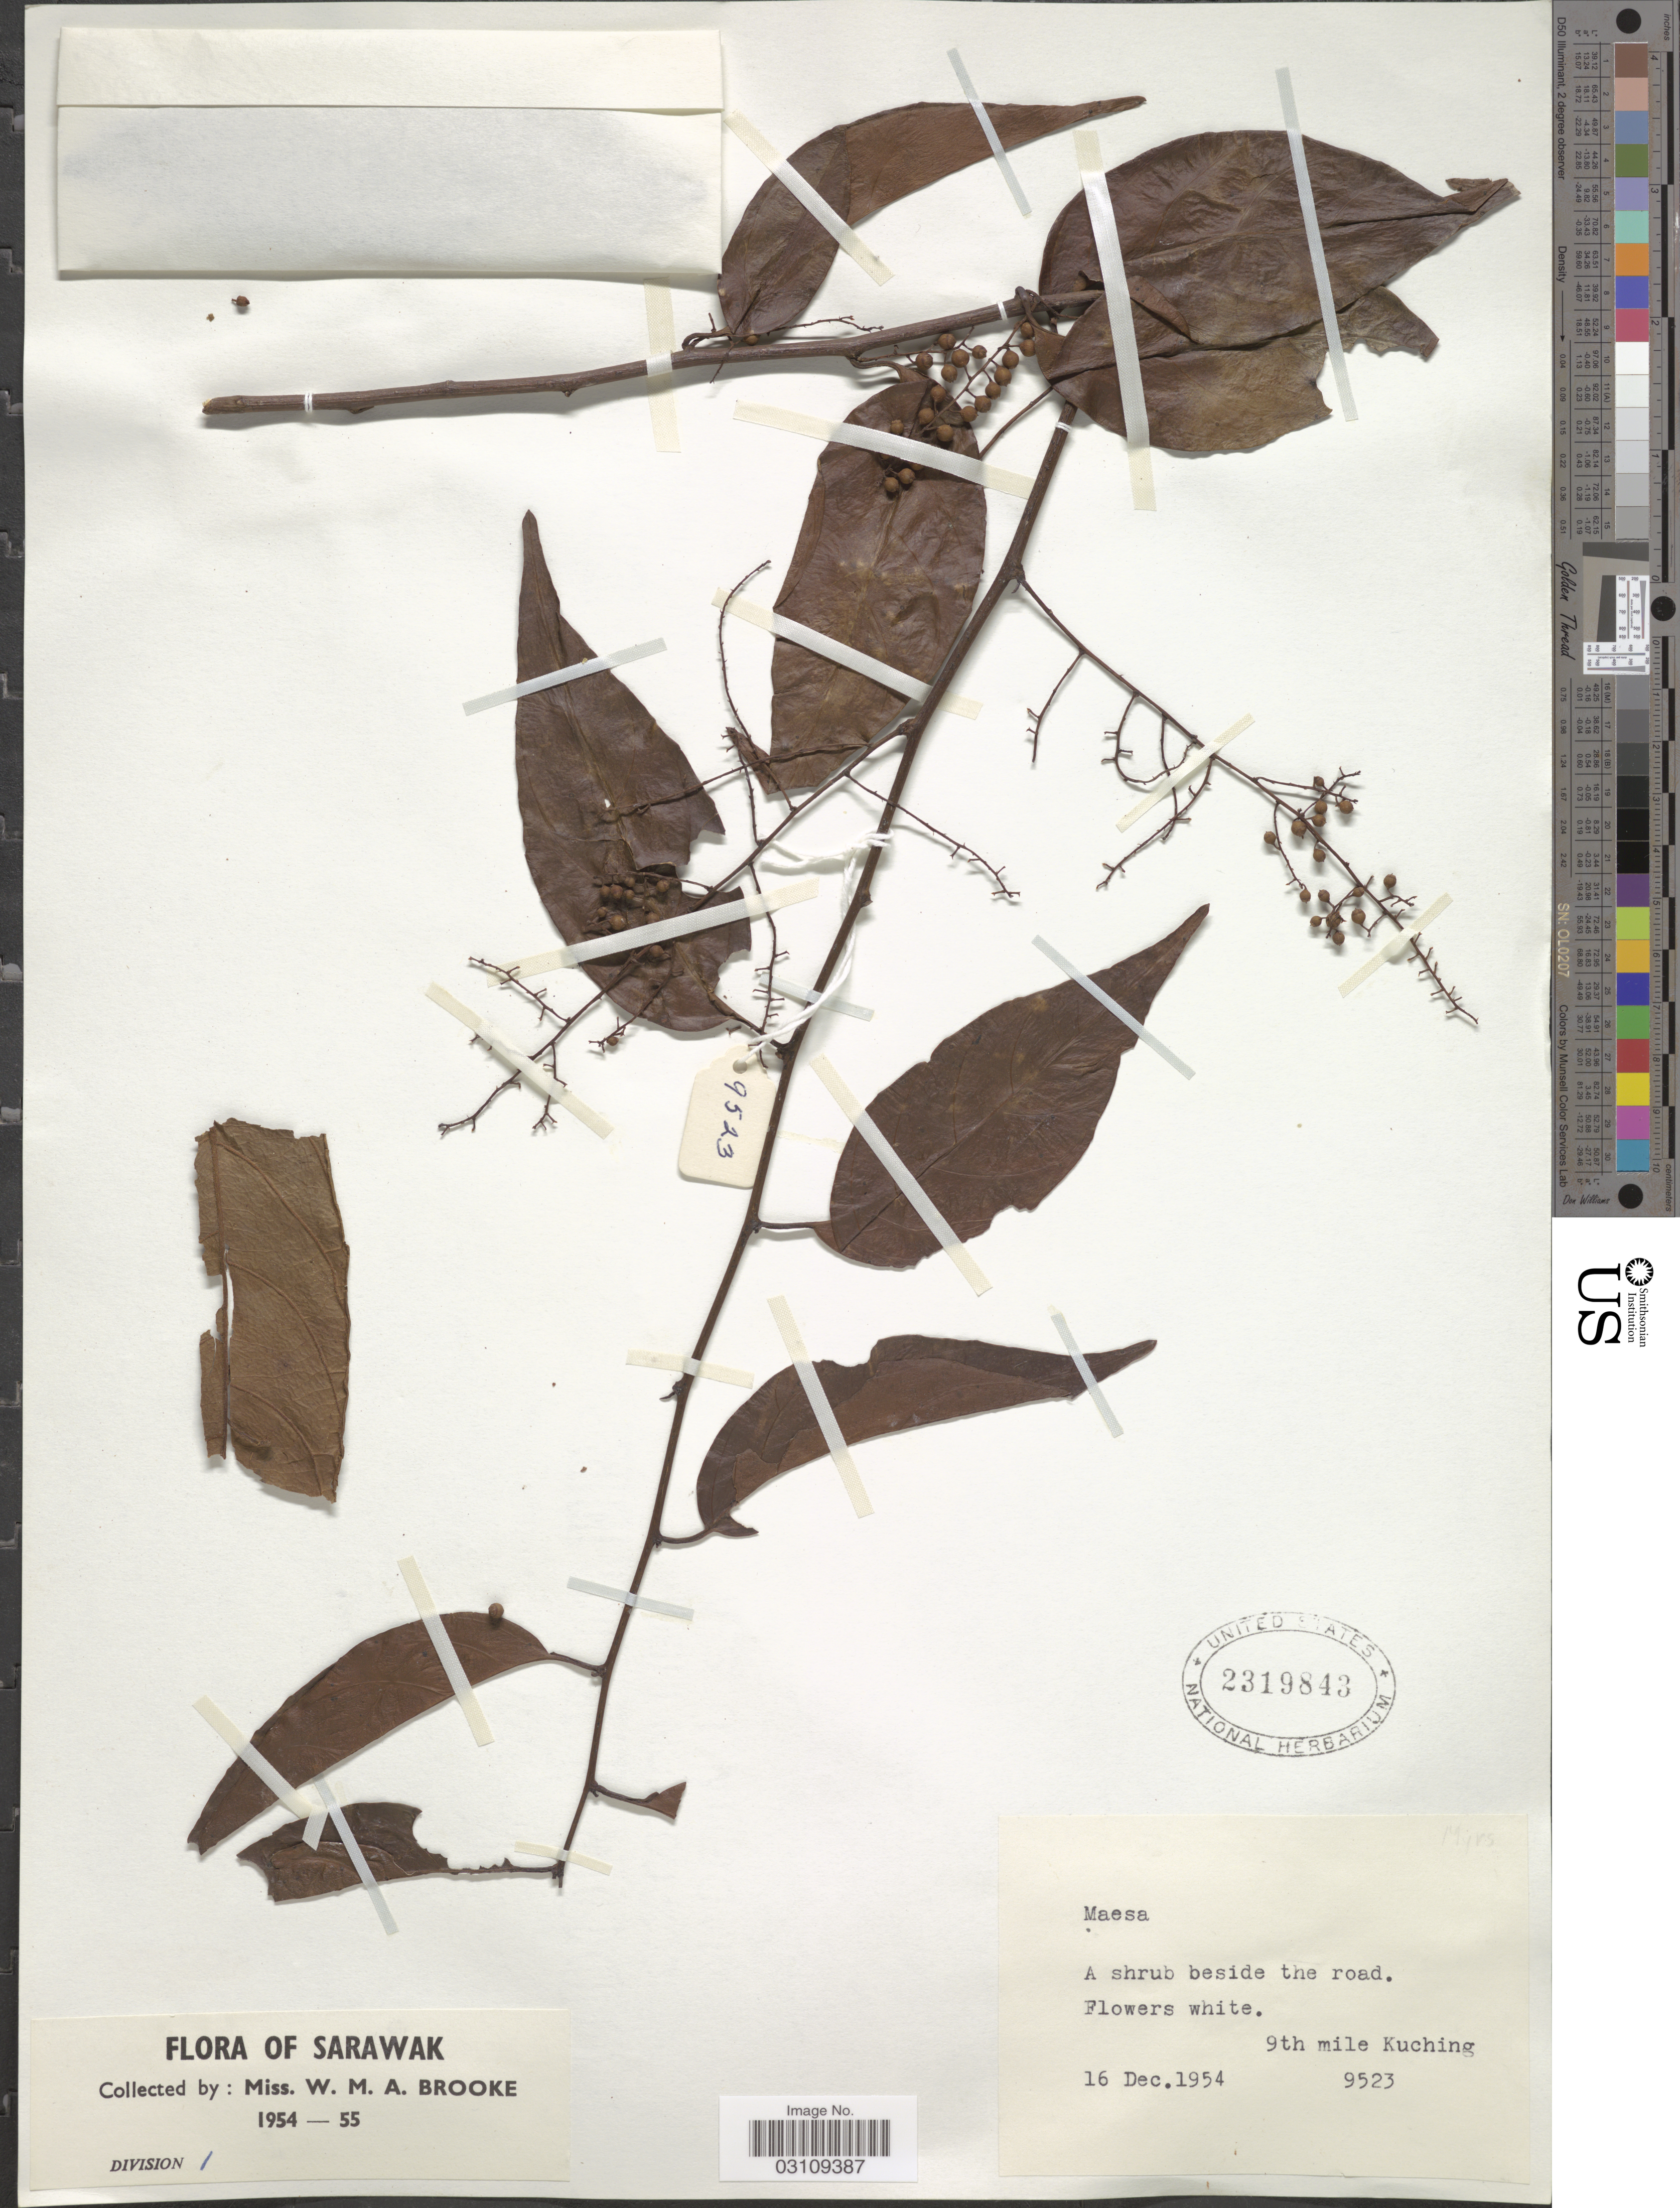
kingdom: Plantae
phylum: Tracheophyta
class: Magnoliopsida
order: Ericales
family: Primulaceae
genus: Maesa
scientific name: Maesa sp.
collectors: W. Brooke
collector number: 9523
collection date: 1954-12-16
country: Malaysia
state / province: Sarawak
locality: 9th mile Kuching.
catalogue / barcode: US 2319843